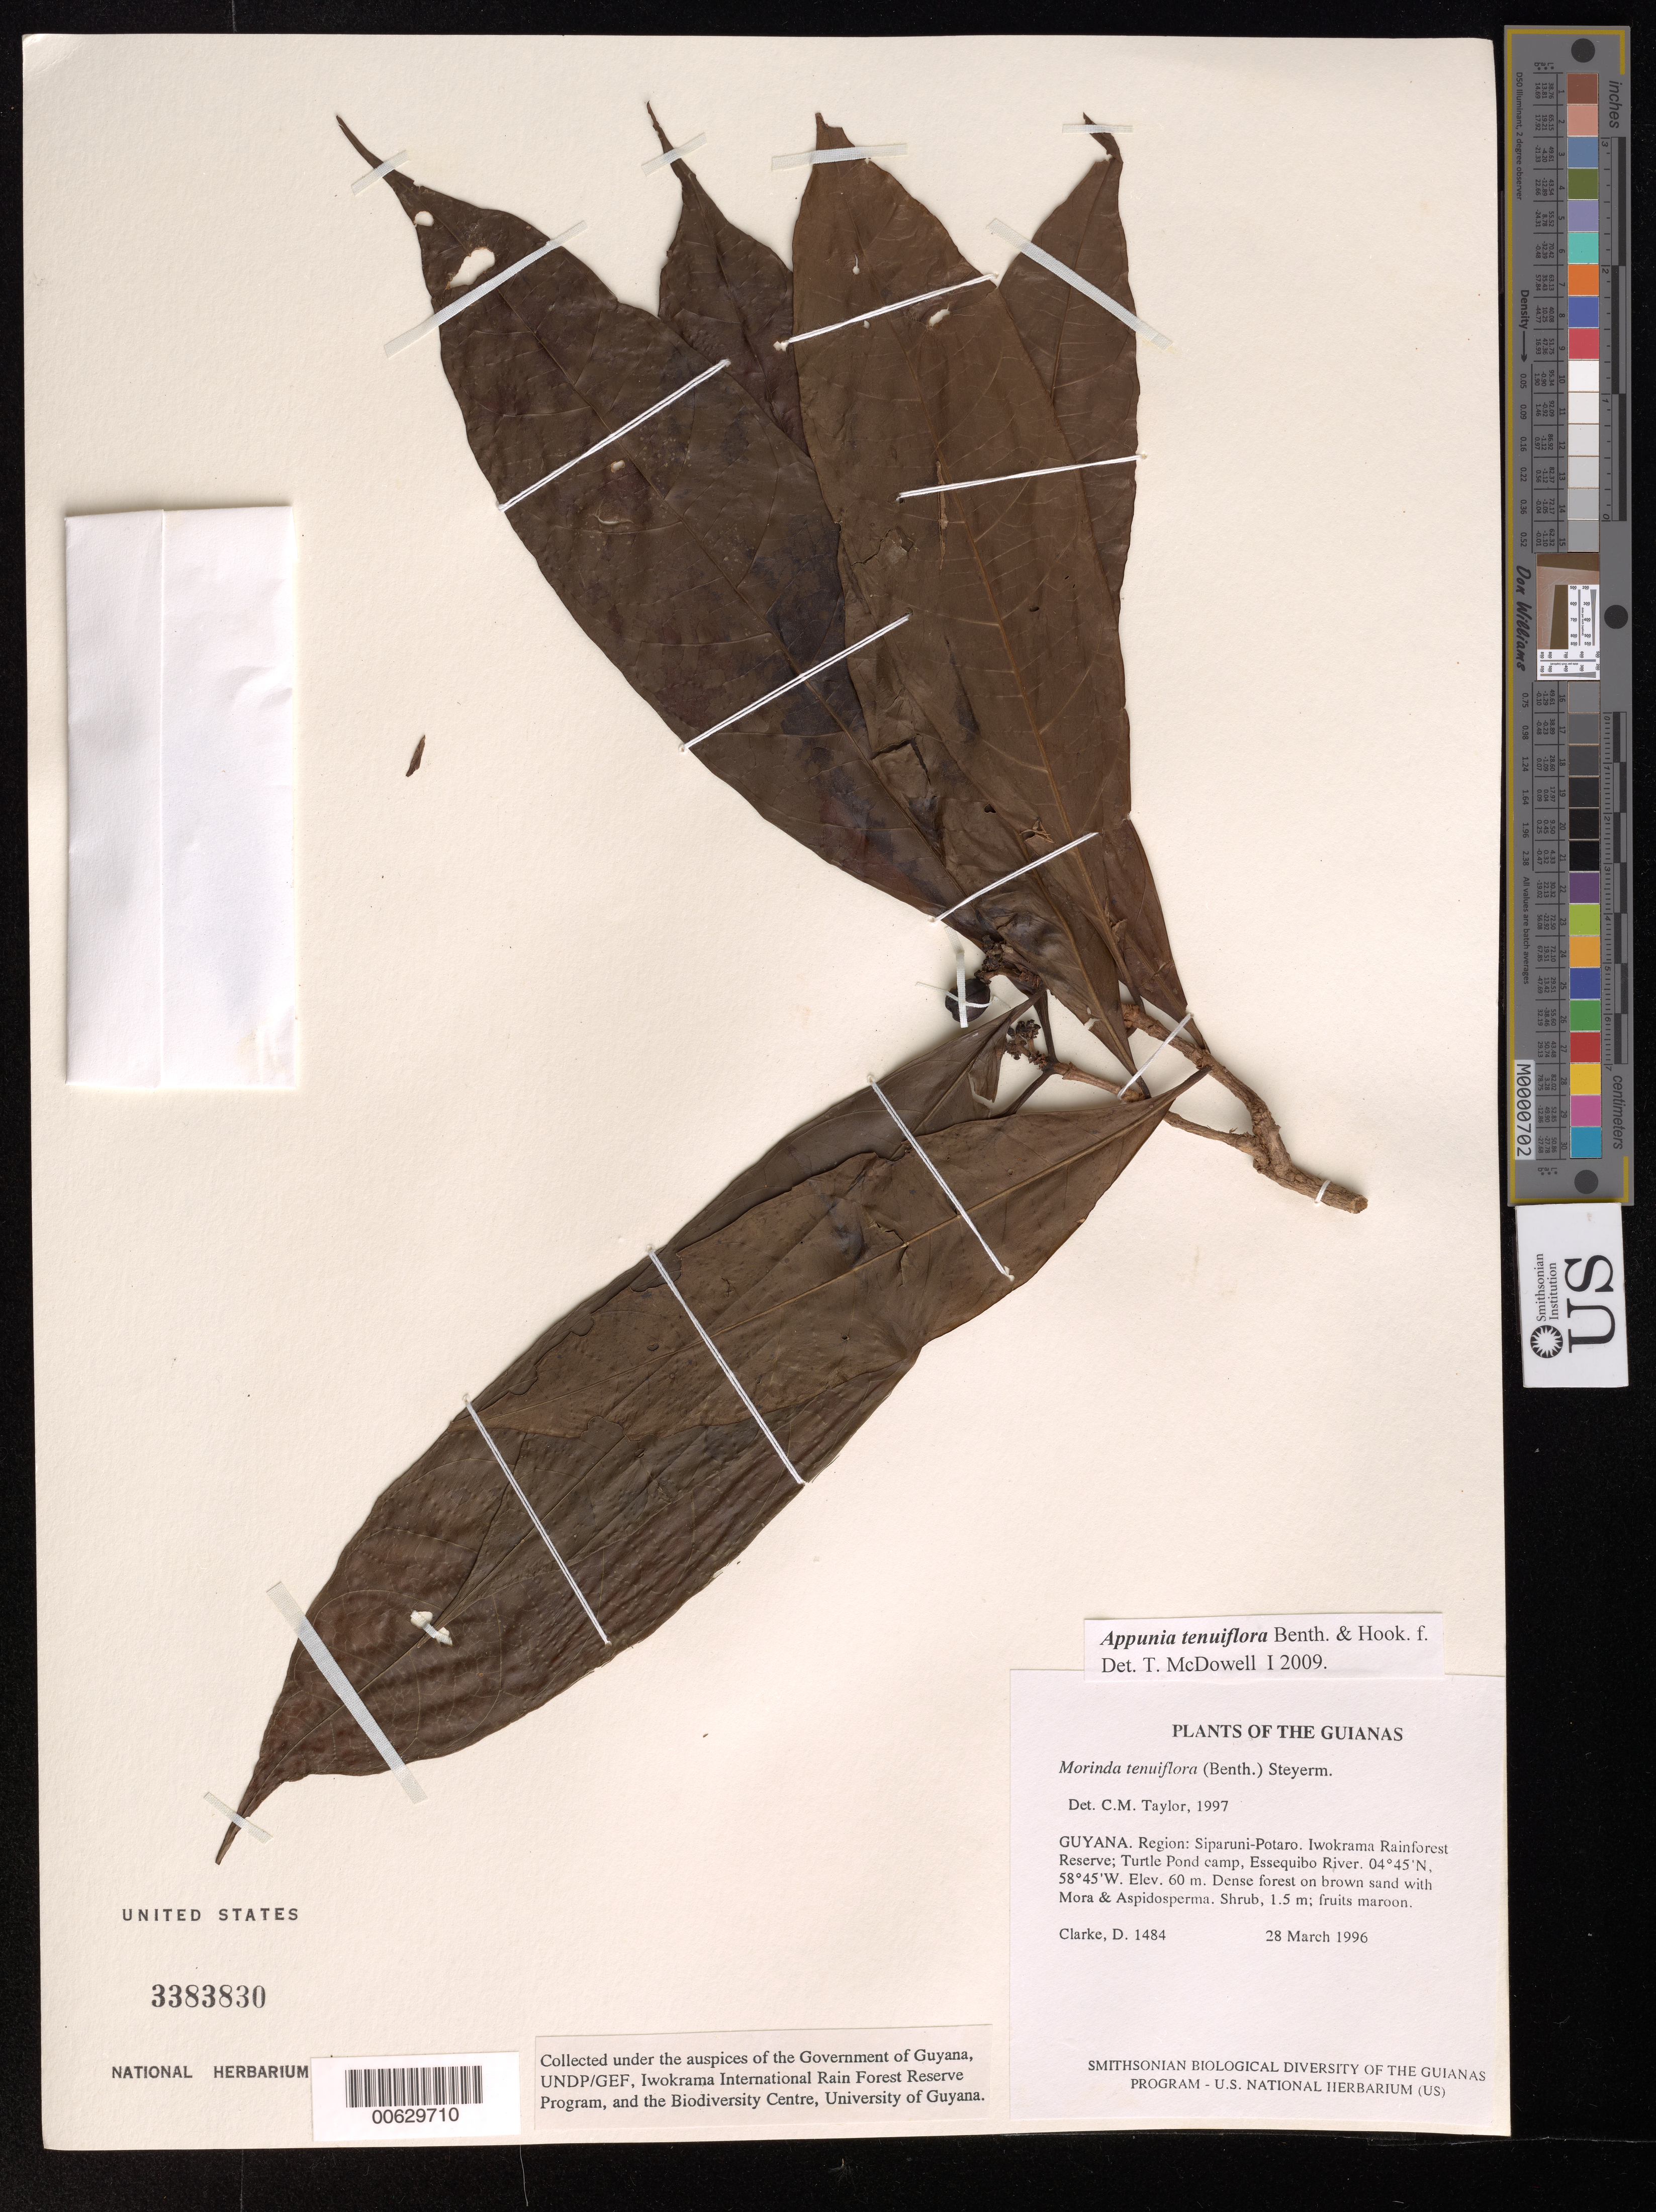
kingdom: Plantae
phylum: Tracheophyta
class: Magnoliopsida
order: Gentianales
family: Rubiaceae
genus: Appunia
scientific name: Appunia tenuiflora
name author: (Benth.) Hook. f. ex B.D. Jacks.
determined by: McDowell, T.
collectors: H. D. Clarke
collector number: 1484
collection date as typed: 28 March 1996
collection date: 1996-03-28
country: Guyana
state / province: Potaro-Siparuni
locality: Iwokrama Rainforest Reserve; Turtle Pond camp, Essequibo River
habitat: Dense forest on brown sand with Mora & Aspidosperma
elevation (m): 60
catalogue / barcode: US 3383830